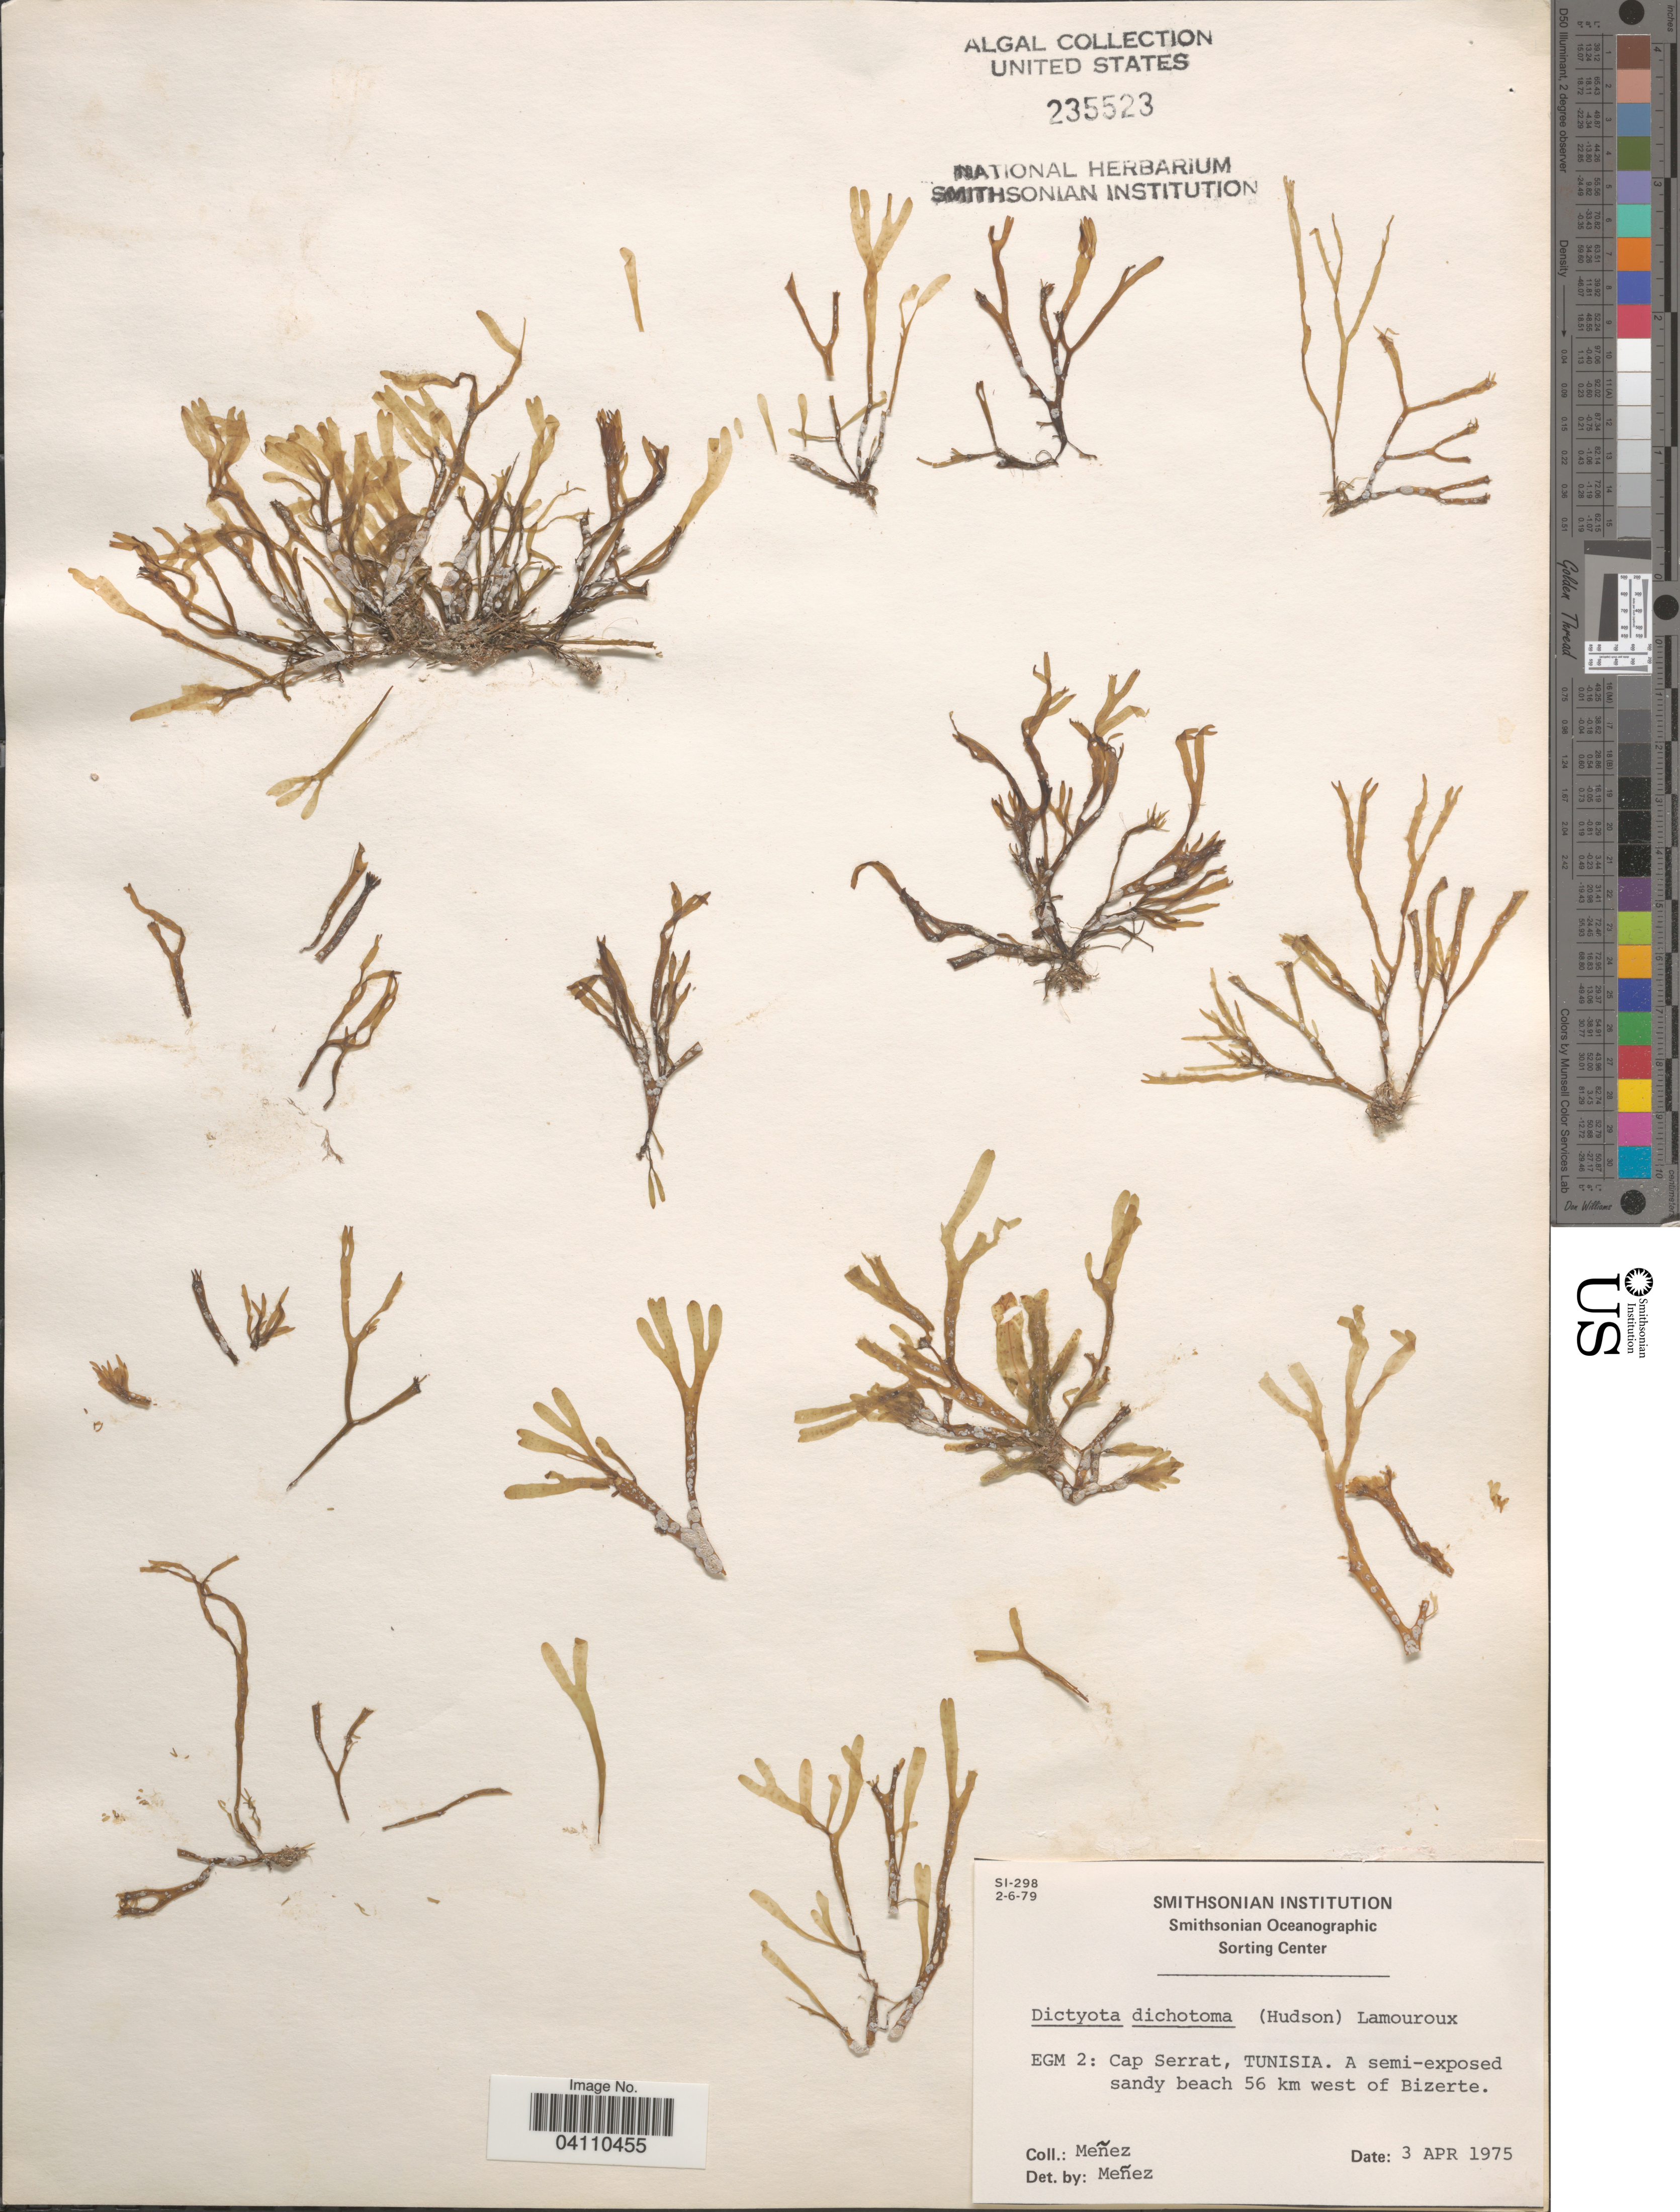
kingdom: Chromista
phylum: Ochrophyta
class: Phaeophyceae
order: Dictyotales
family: Dictyotaceae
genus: Dictyota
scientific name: Dictyota dichotoma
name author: (Huds.) J.V.Lamouroux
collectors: Menez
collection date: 1975-04-03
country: Tunisia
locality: EGM 2: Cap Serrat, Tunisia. A semi-exposed sandy beach 56 km west of Bizerte.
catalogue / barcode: US 235523